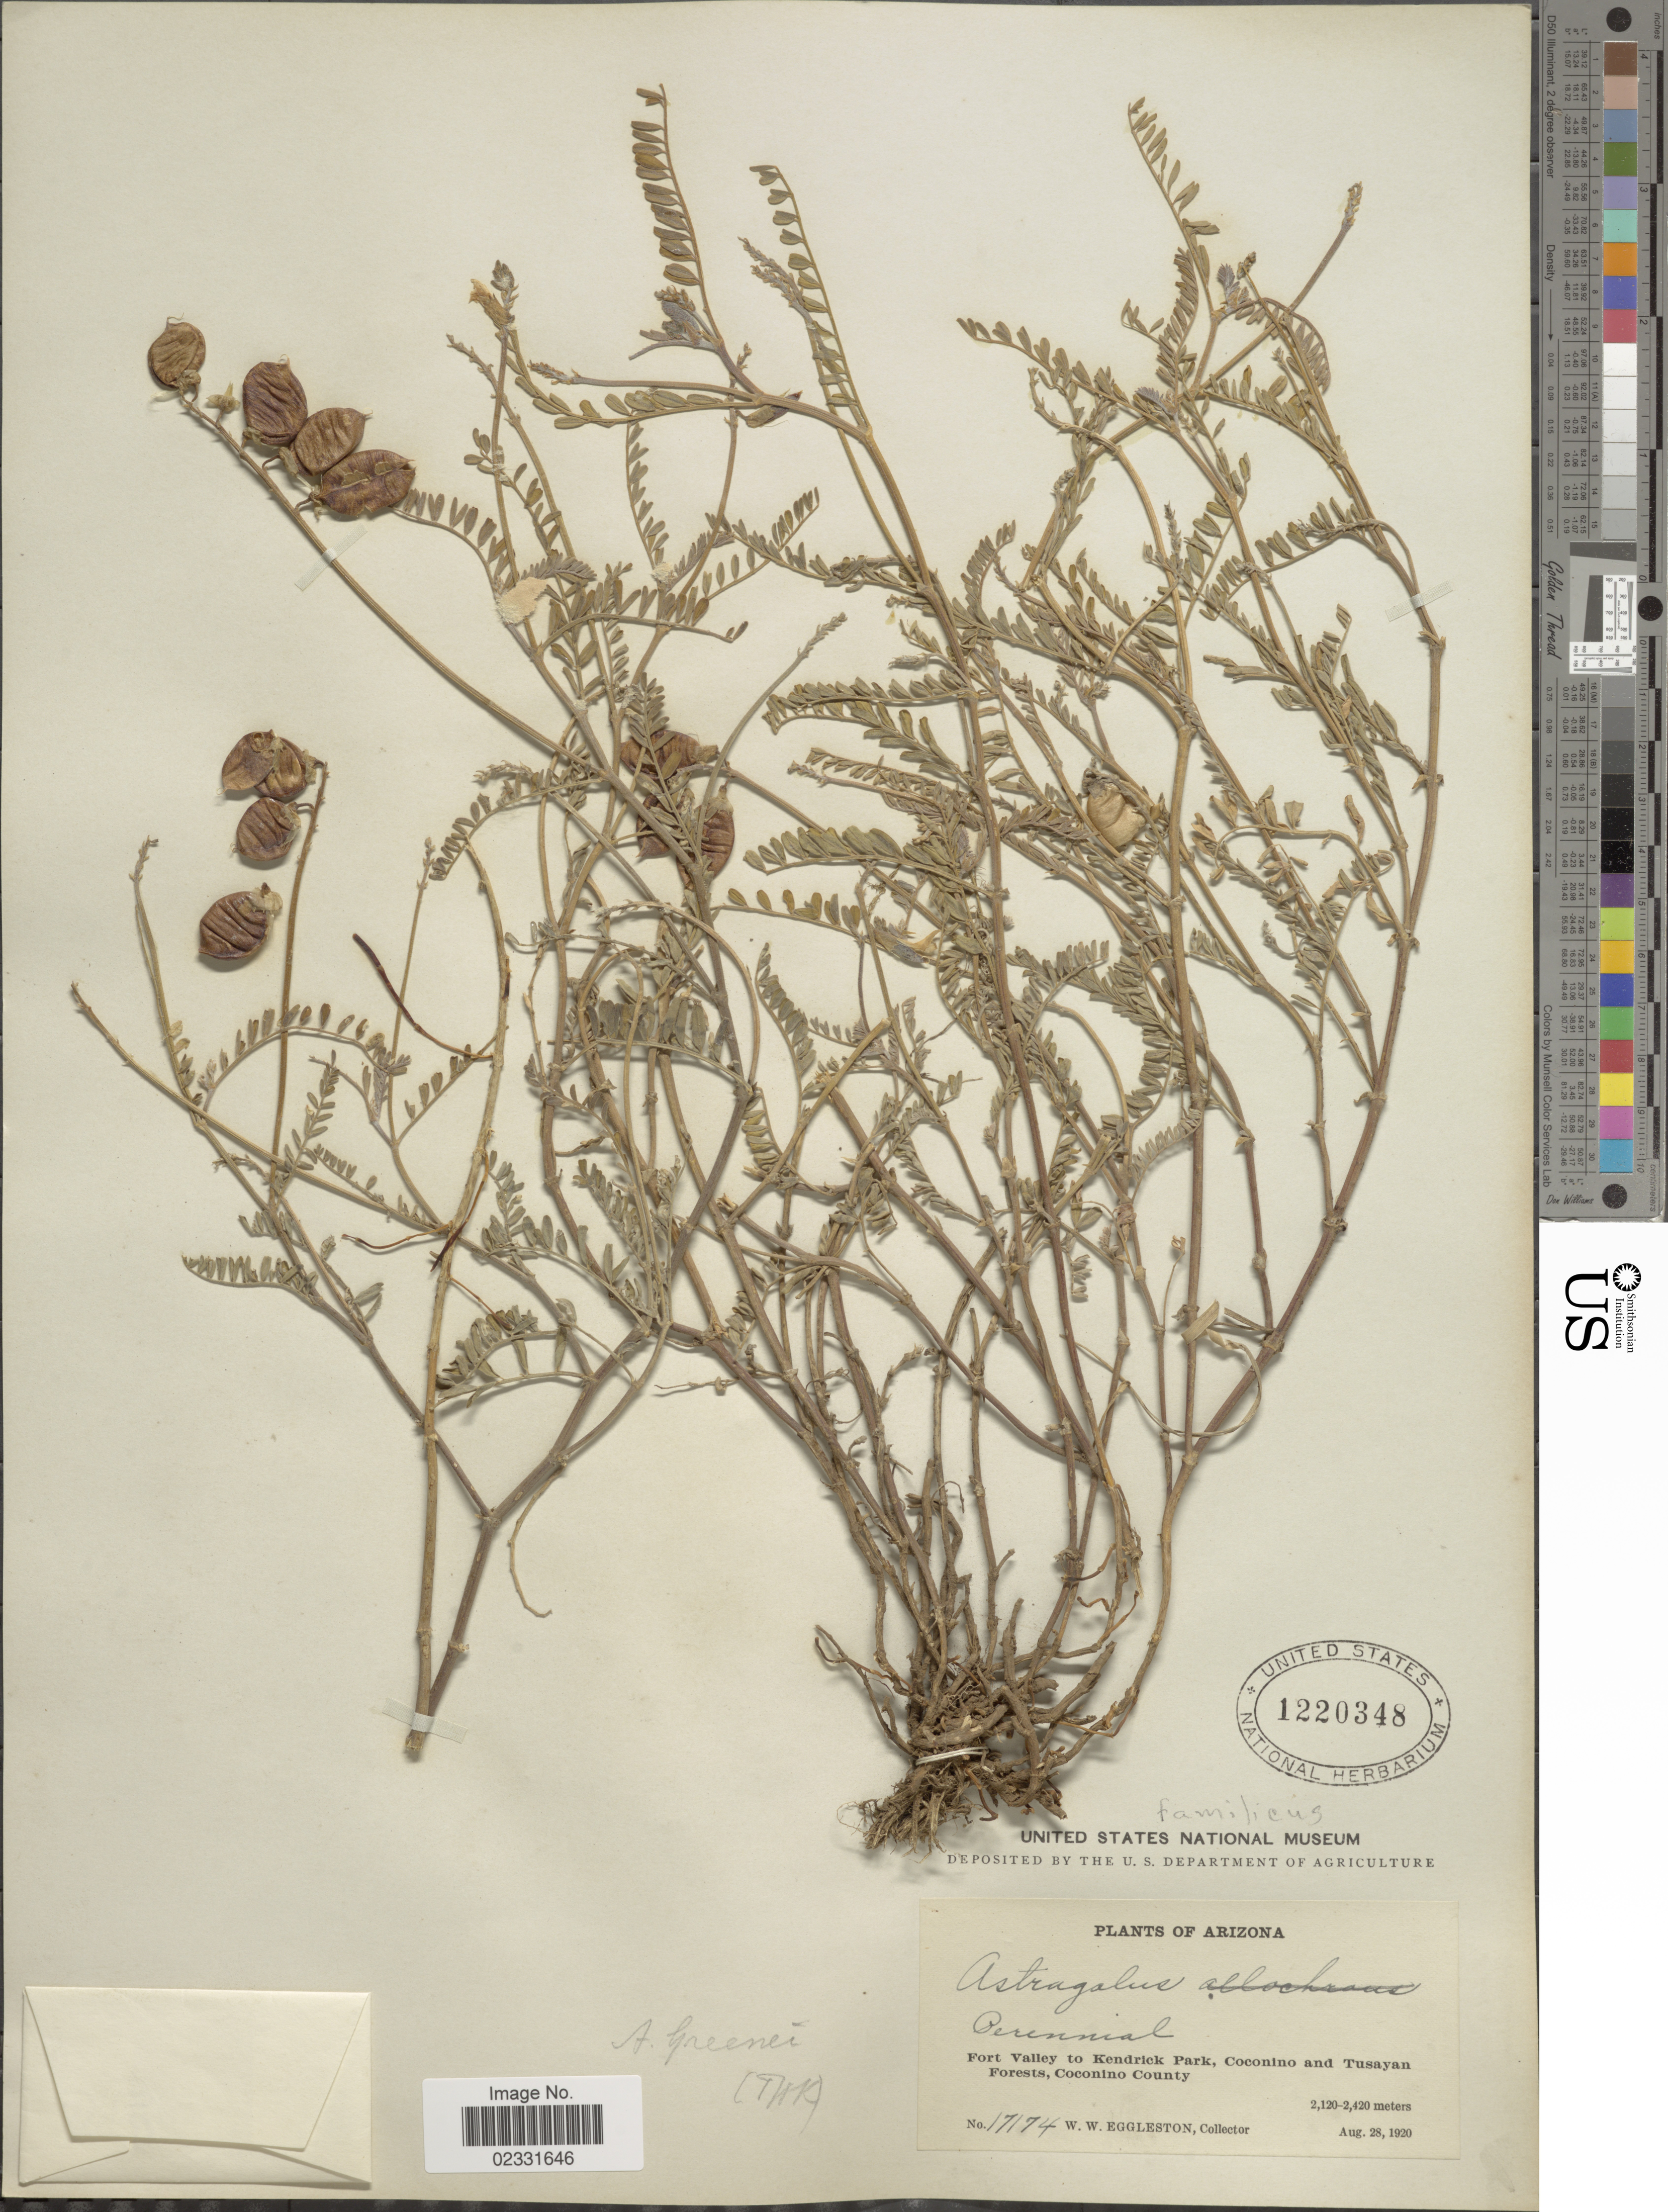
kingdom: Plantae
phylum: Tracheophyta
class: Magnoliopsida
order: Fabales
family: Fabaceae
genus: Astragalus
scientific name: Astragalus hallii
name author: A. Gray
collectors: W. W. Eggleston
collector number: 17174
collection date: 1920-08-28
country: United States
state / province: Arizona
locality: Fort valley to Kendrick Park, Coconino and Tusayan Forests, Coconino County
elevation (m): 2120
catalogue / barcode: US 1220348